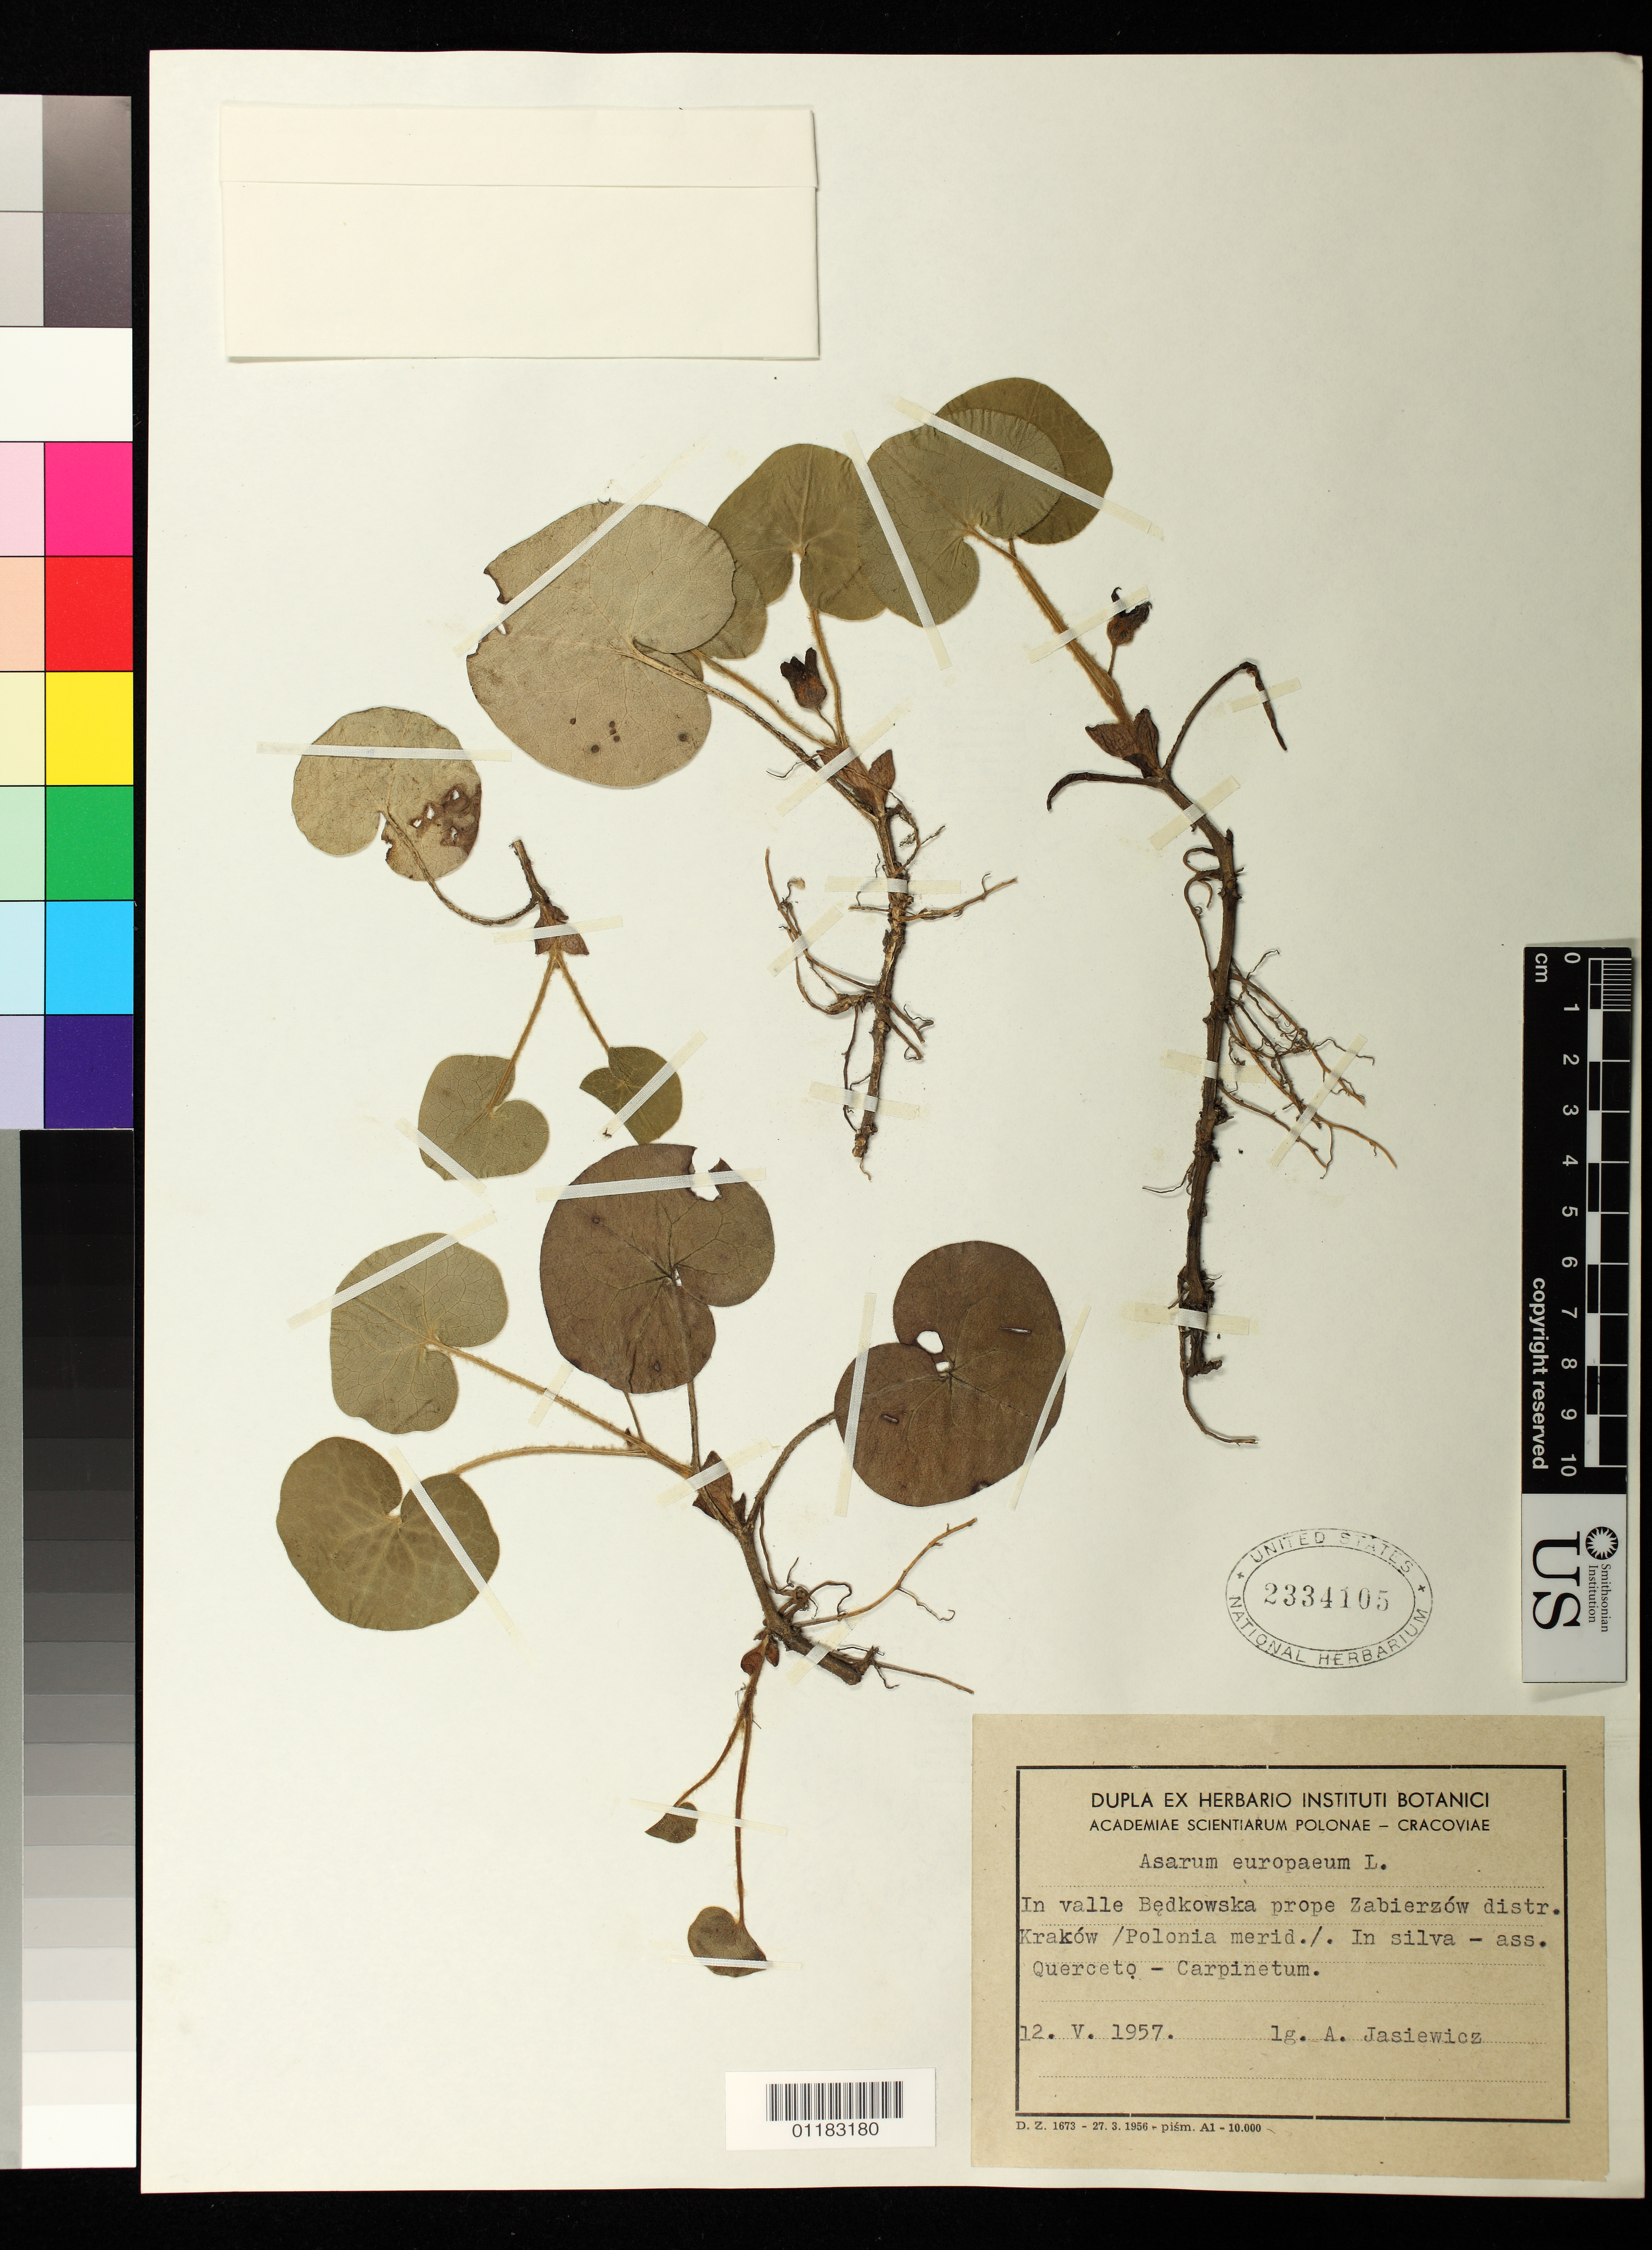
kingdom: Plantae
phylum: Tracheophyta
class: Magnoliopsida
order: Piperales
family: Aristolochiaceae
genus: Asarum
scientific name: Asarum europaeum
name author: L.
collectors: A. Jasiewicz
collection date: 1957-05-12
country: Poland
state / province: Malopolskie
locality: In valle Bedkowska prope Zabierzow distr. Krakow/Polonia merid.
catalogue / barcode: US 2334105